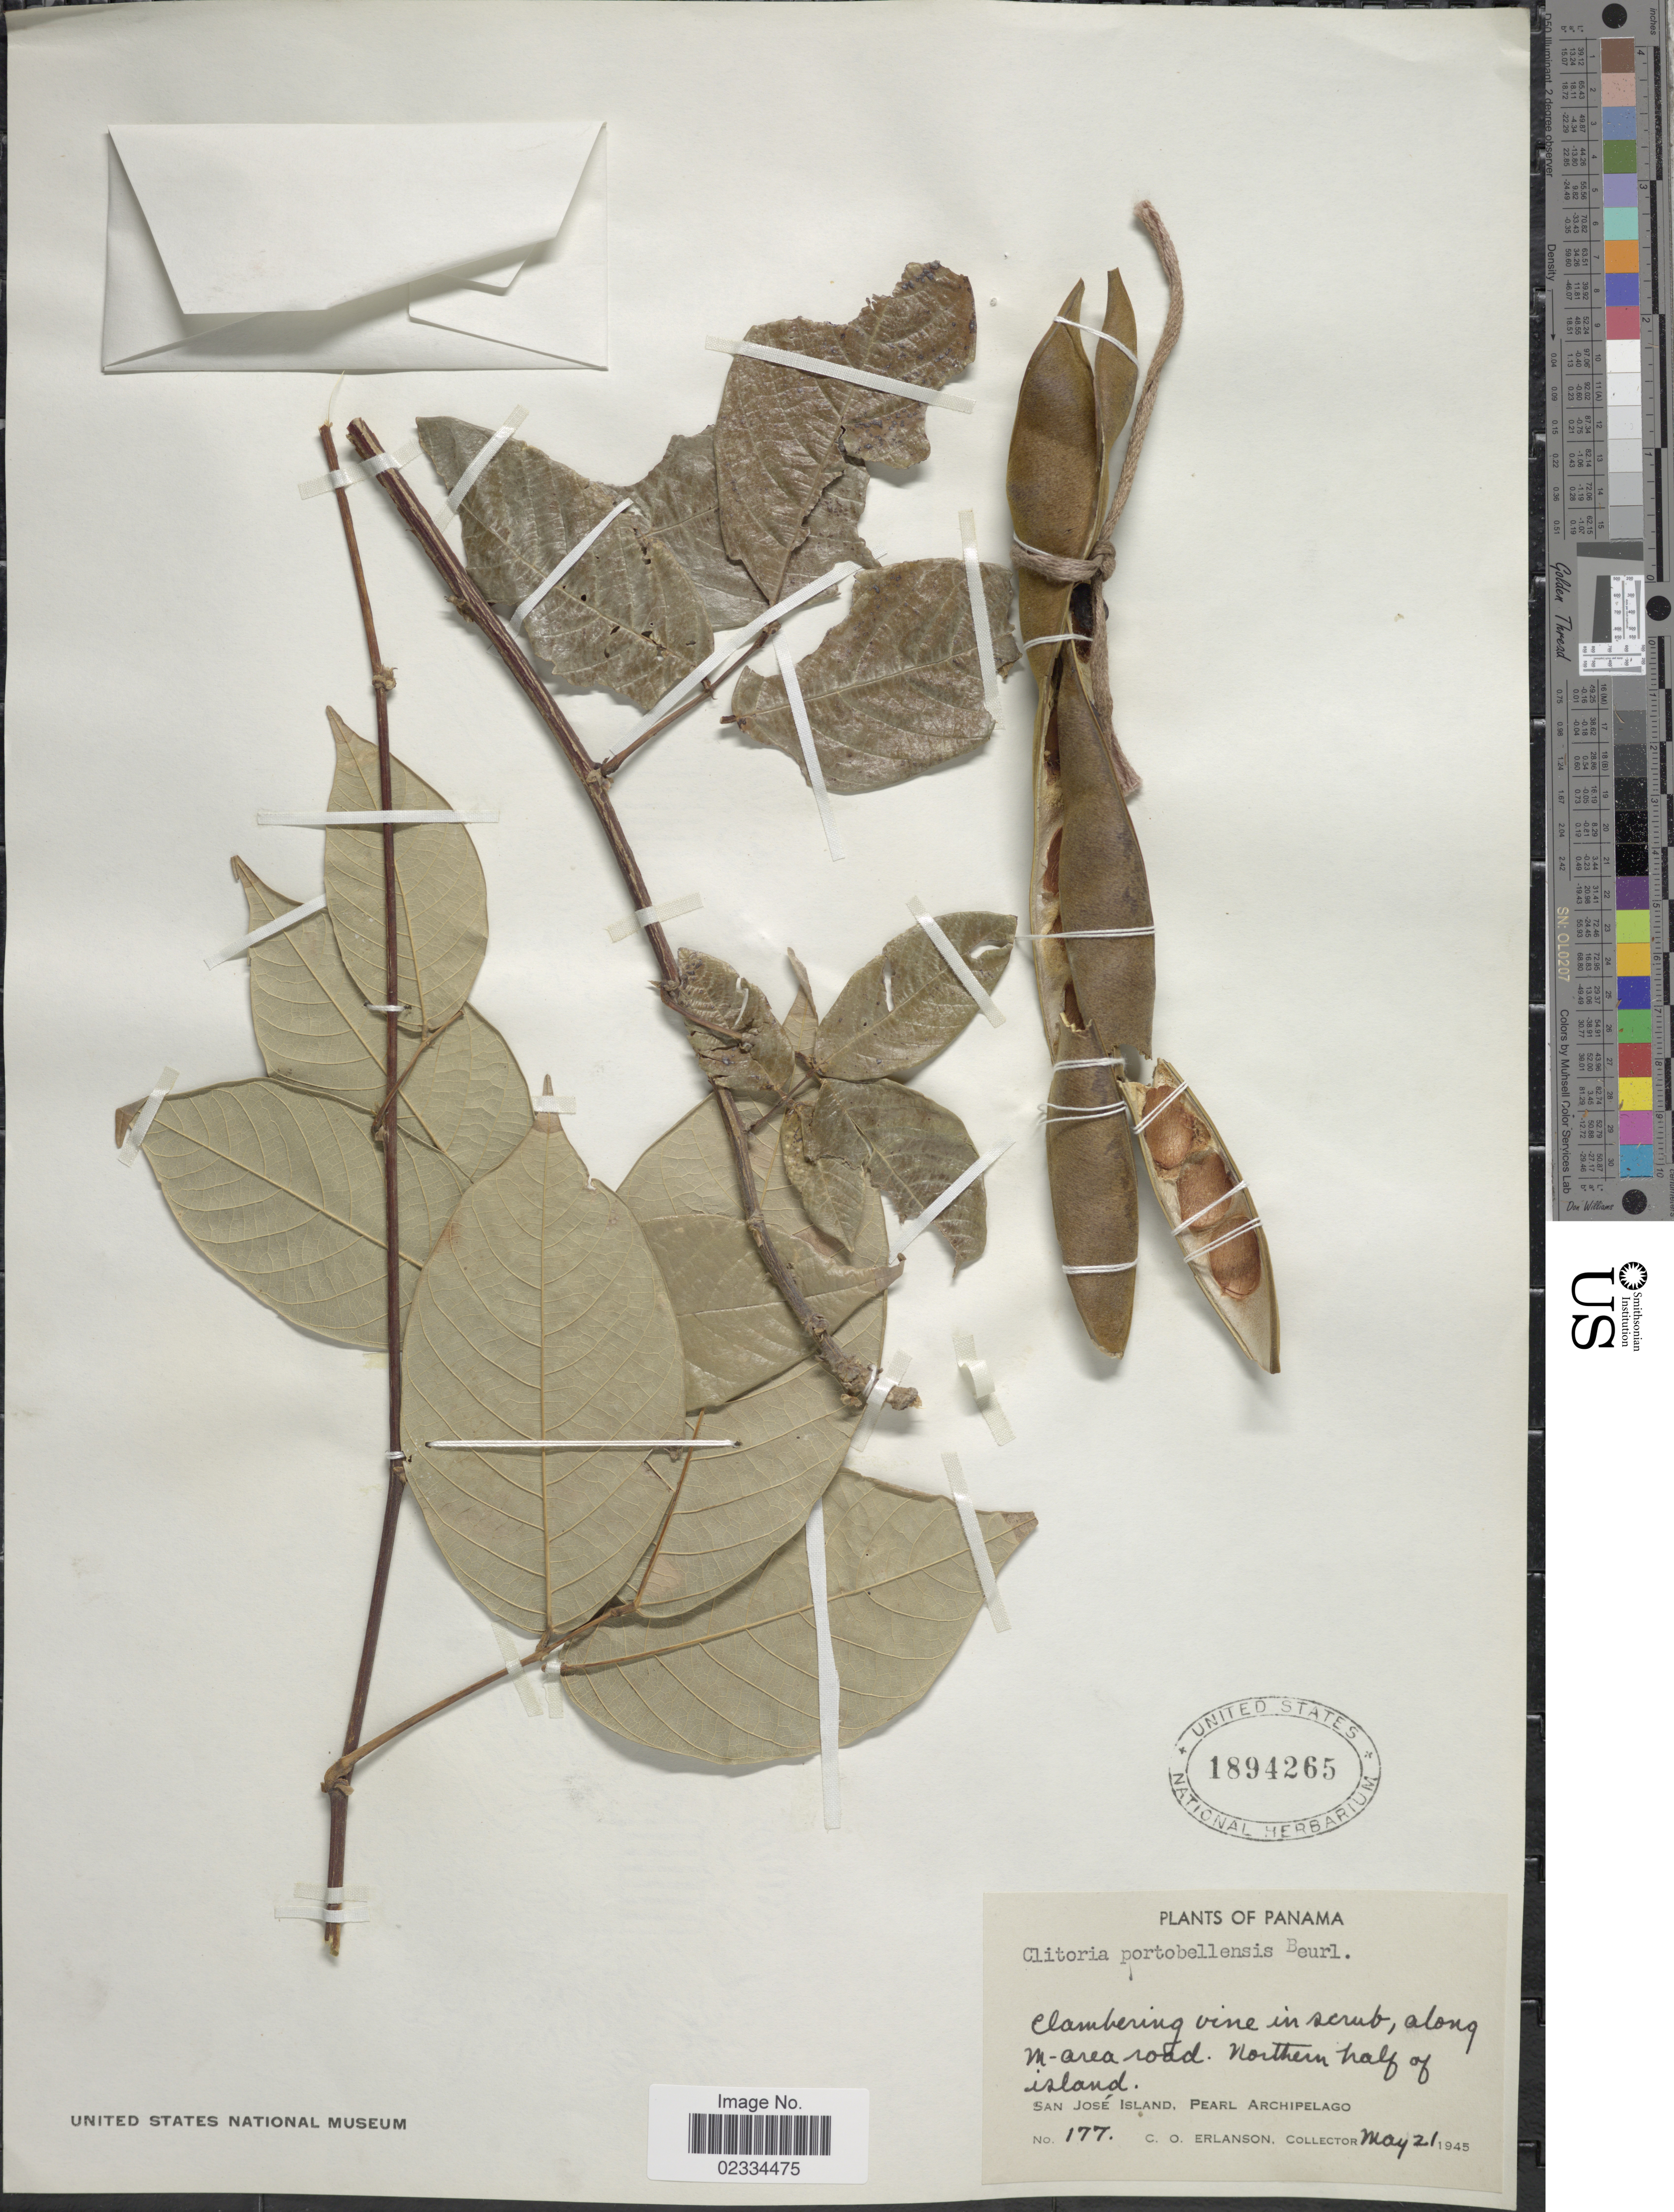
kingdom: Plantae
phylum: Tracheophyta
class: Magnoliopsida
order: Fabales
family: Fabaceae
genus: Clitoria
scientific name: Clitoria javitensis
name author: (Kunth) Benth.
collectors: C. O. Erlanson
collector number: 177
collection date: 1945-05-21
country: Panama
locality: Along M-area road, Northern half of Island, San Jose Island, Pearl Archipelago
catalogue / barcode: US 1894265